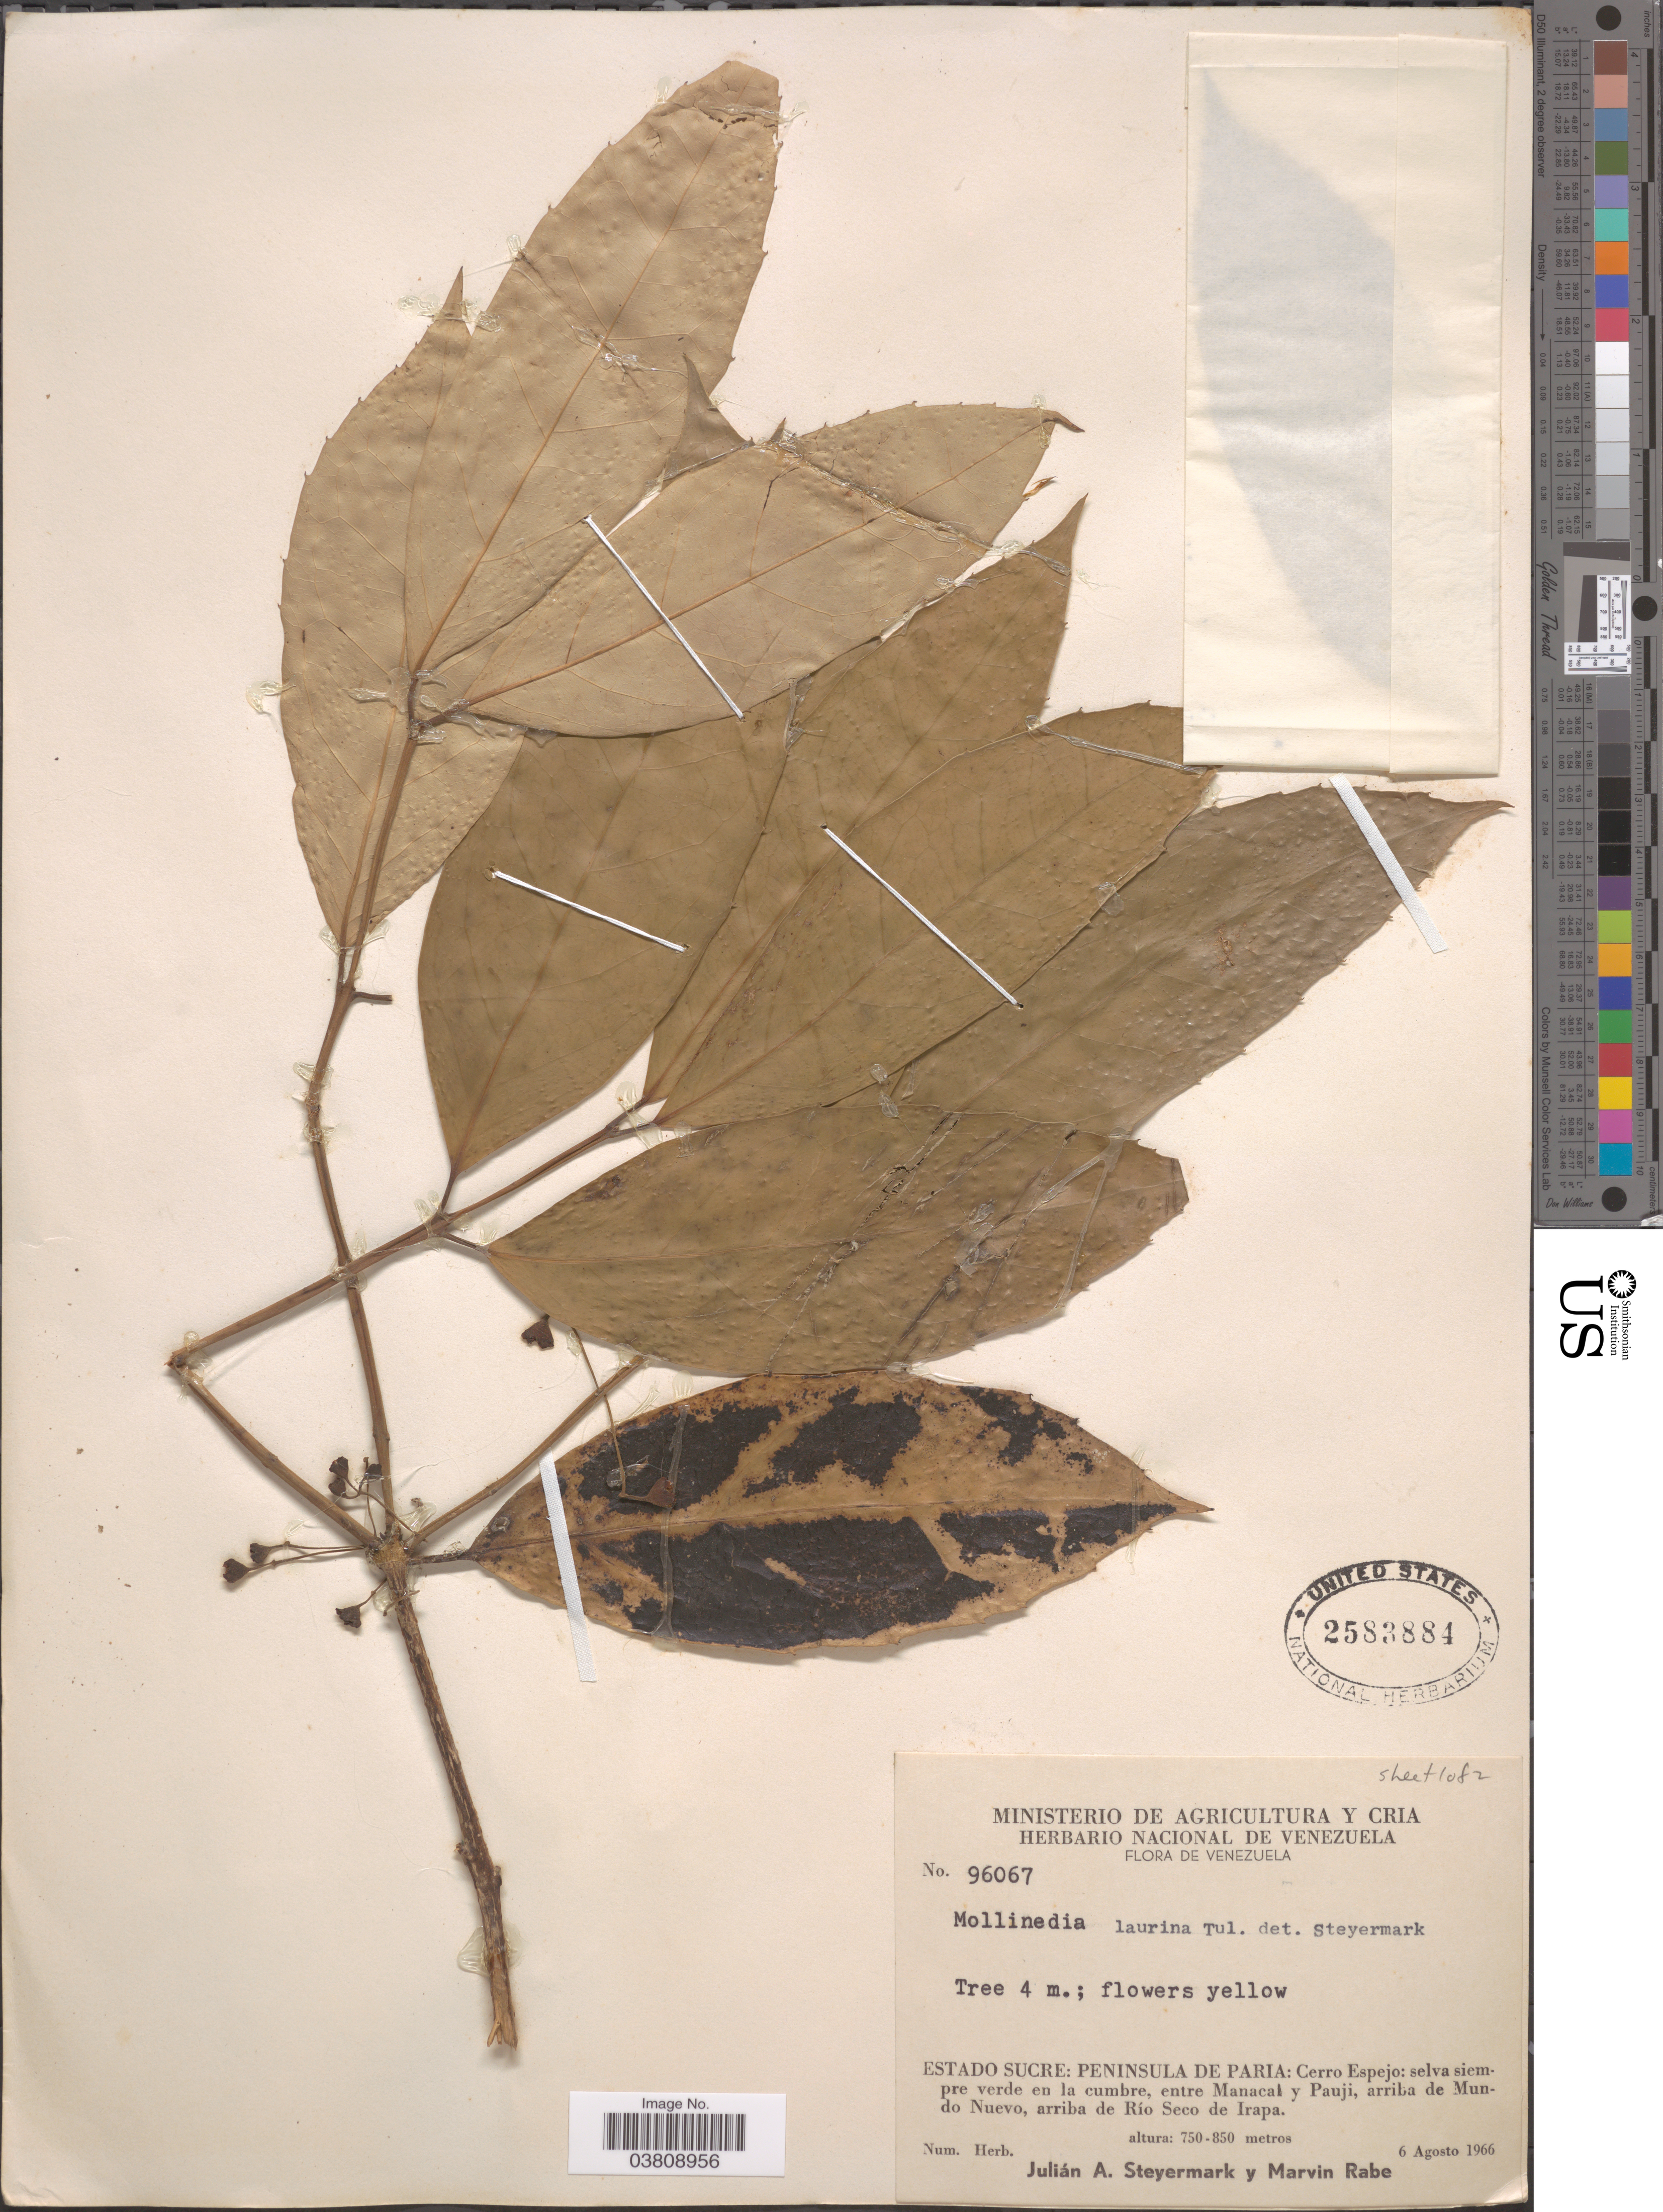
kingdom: Plantae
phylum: Tracheophyta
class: Magnoliopsida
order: Laurales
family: Monimiaceae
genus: Mollinedia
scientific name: Mollinedia laurina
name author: Tul.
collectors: J. Steyermark & M. Rabe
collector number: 96067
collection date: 1966-08-06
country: Venezuela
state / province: Sucre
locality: Peninsula De Paria: Cerro Espejo: selva siempre verde en la cumbre, entre Manacal Y Pauji, arriba de Mundo Nuevo, arriba de Río Seco de Irapa.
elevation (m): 750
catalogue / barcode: US 2583884